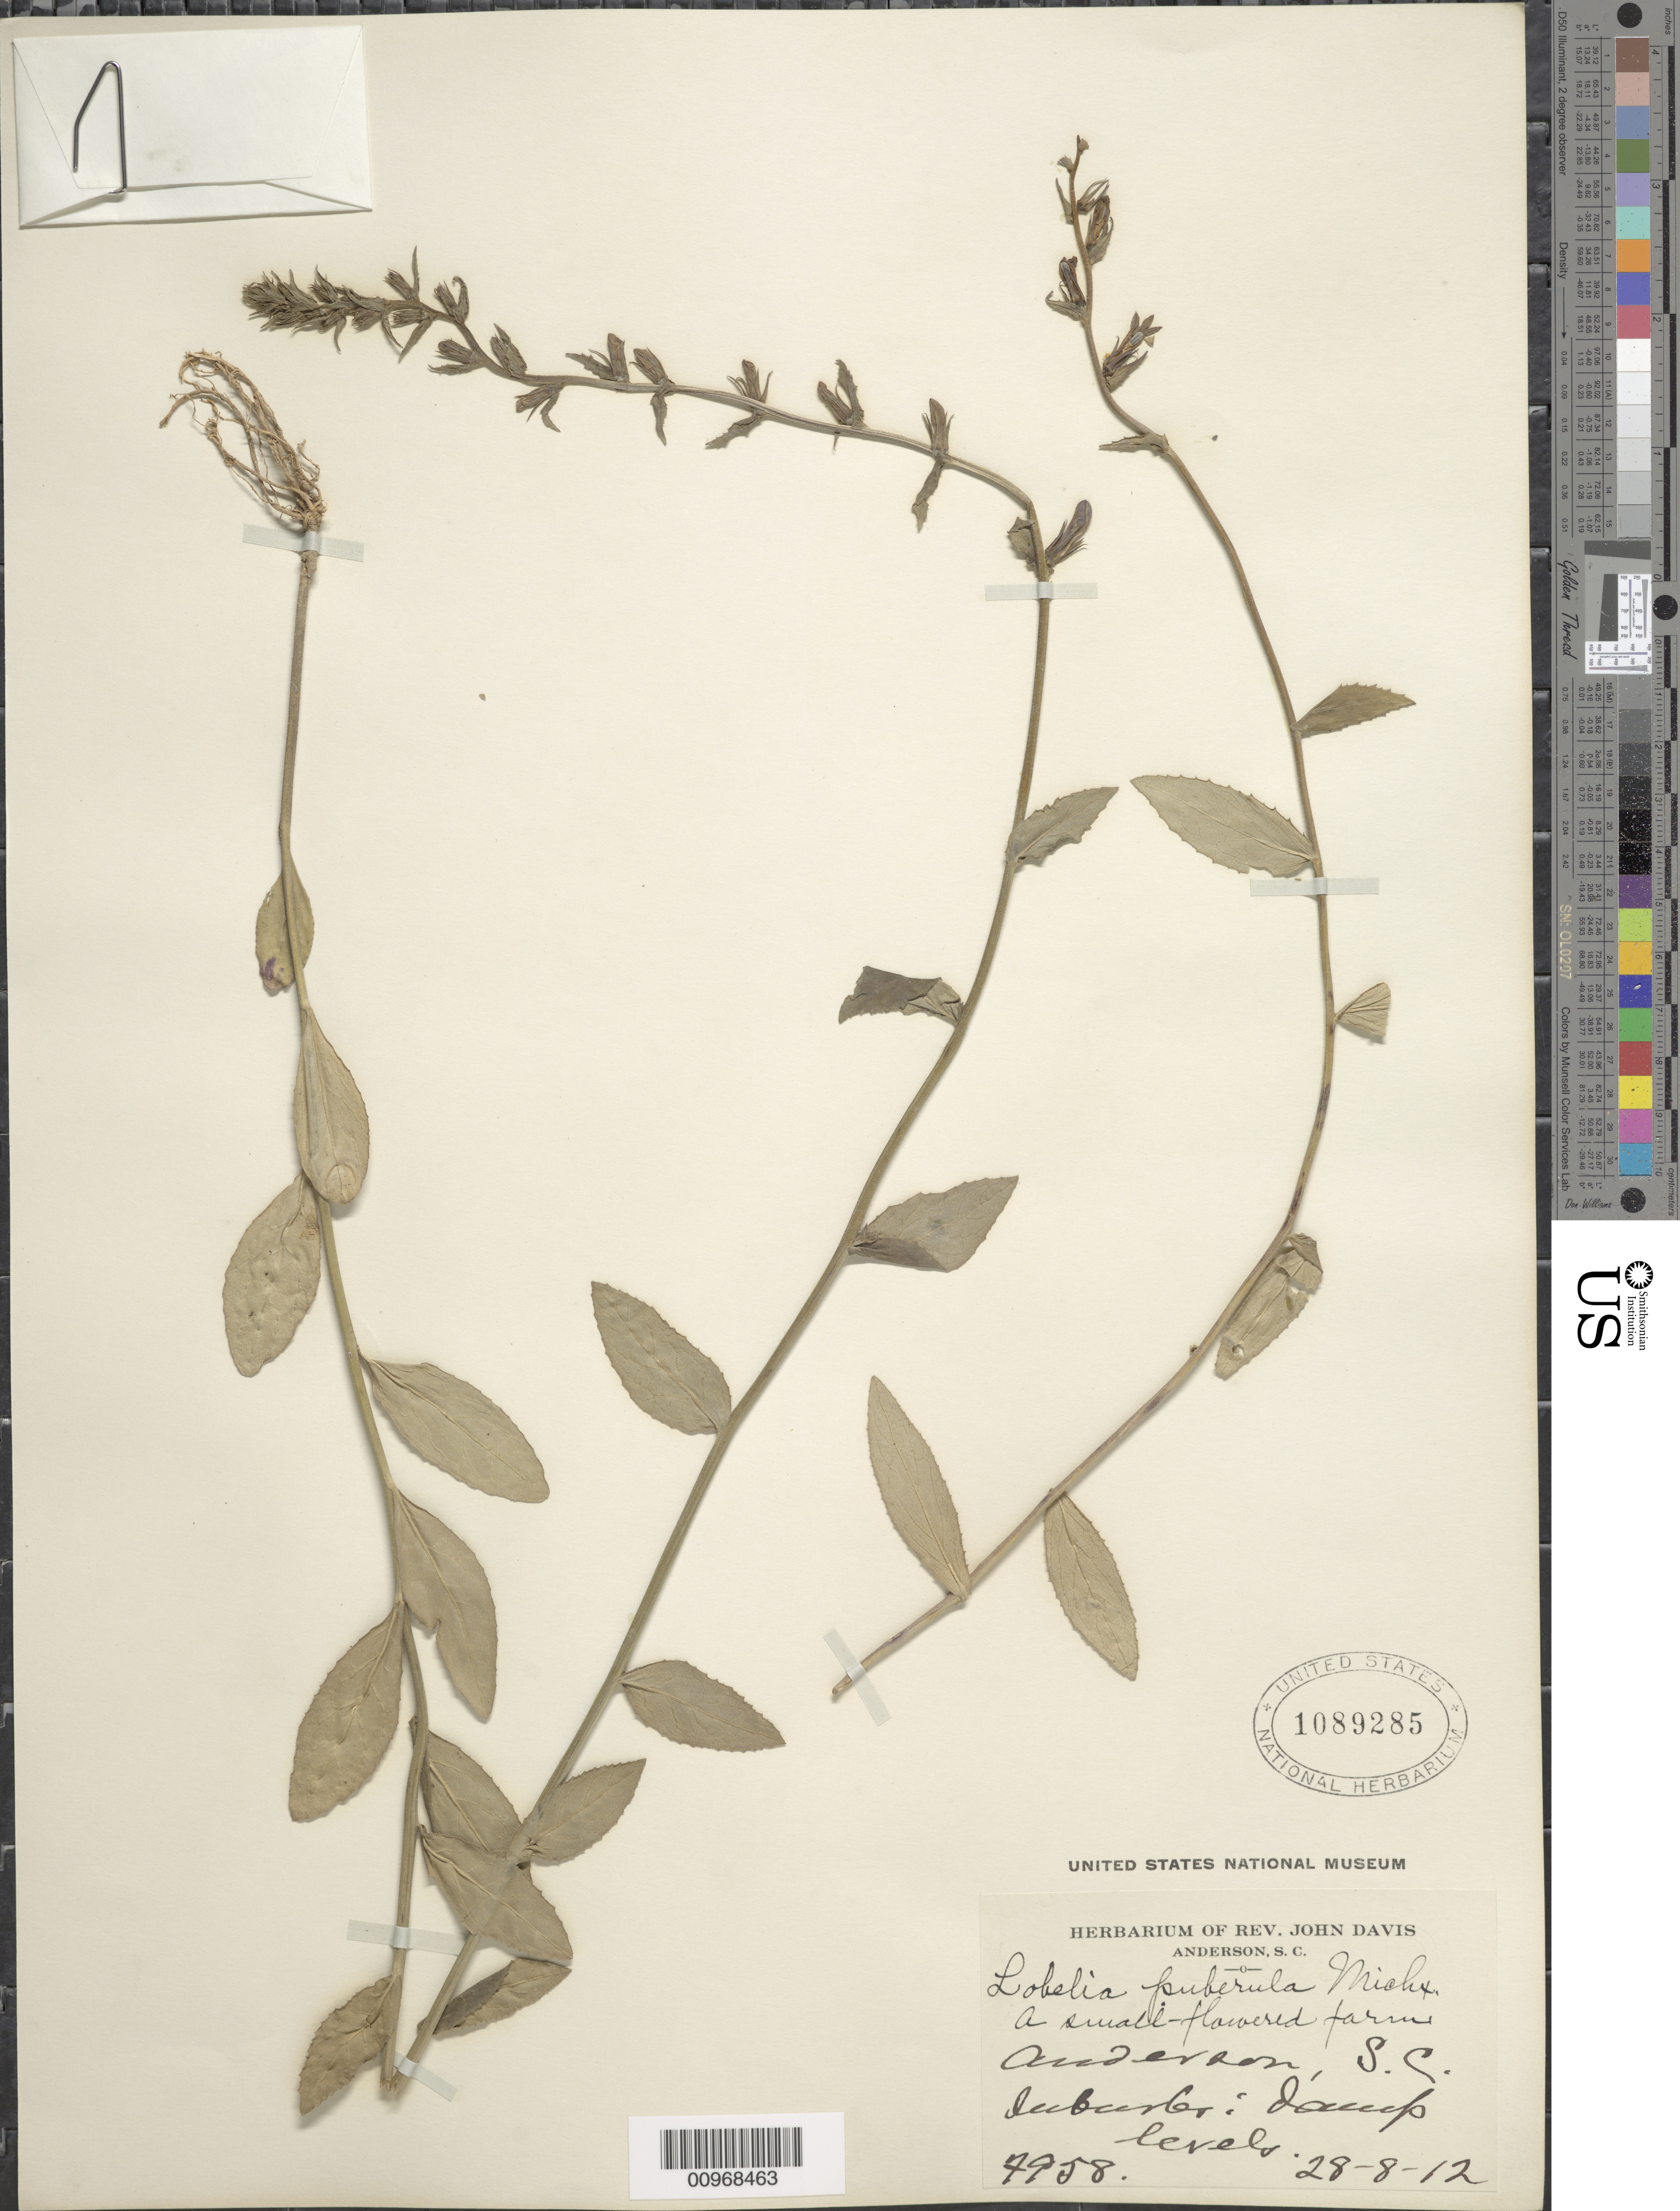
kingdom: Plantae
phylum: Tracheophyta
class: Magnoliopsida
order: Asterales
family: Campanulaceae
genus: Lobelia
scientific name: Lobelia puberula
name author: Michx.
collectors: J. Davis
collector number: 7958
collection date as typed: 28-8-12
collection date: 1912-08-28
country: United States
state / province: South Carolina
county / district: Anderson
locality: Anderson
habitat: suburbs (?); damp levels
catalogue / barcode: US 1089285